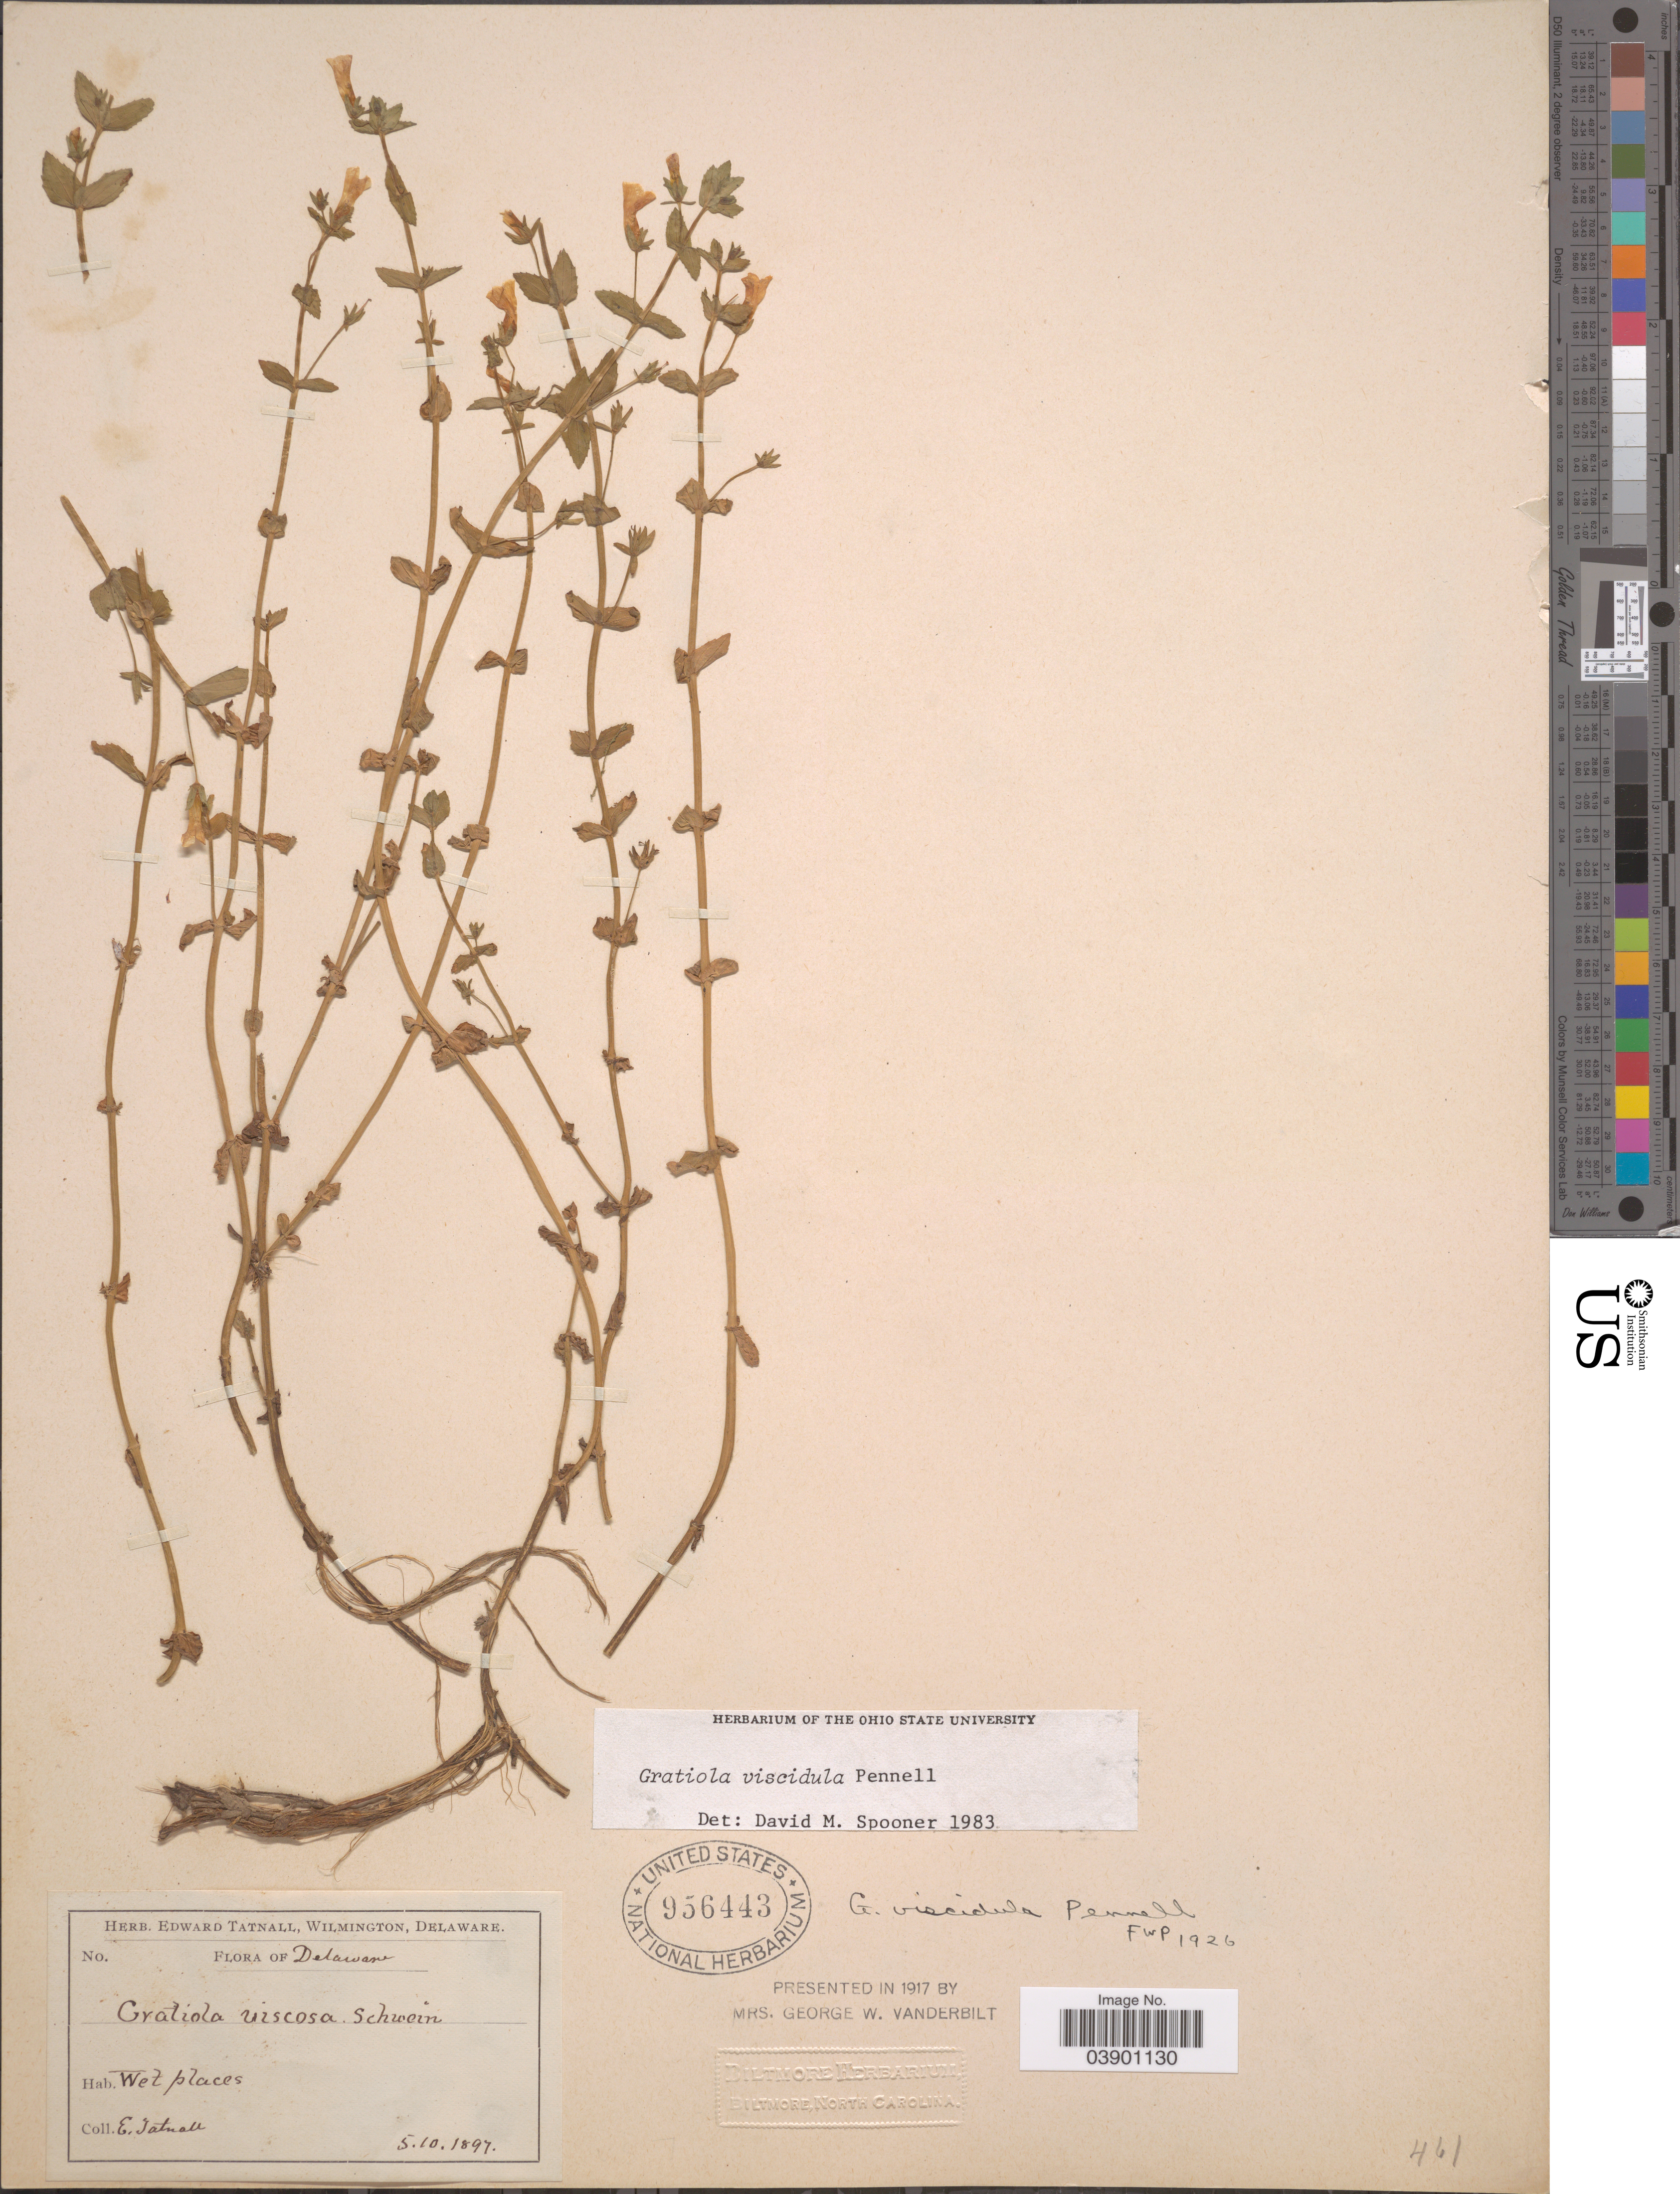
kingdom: Plantae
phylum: Tracheophyta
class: Magnoliopsida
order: Lamiales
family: Plantaginaceae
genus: Gratiola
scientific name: Gratiola viscidula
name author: Pennell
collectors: E. Tatnall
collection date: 1897-05-10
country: United States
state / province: Delaware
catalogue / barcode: US 956443